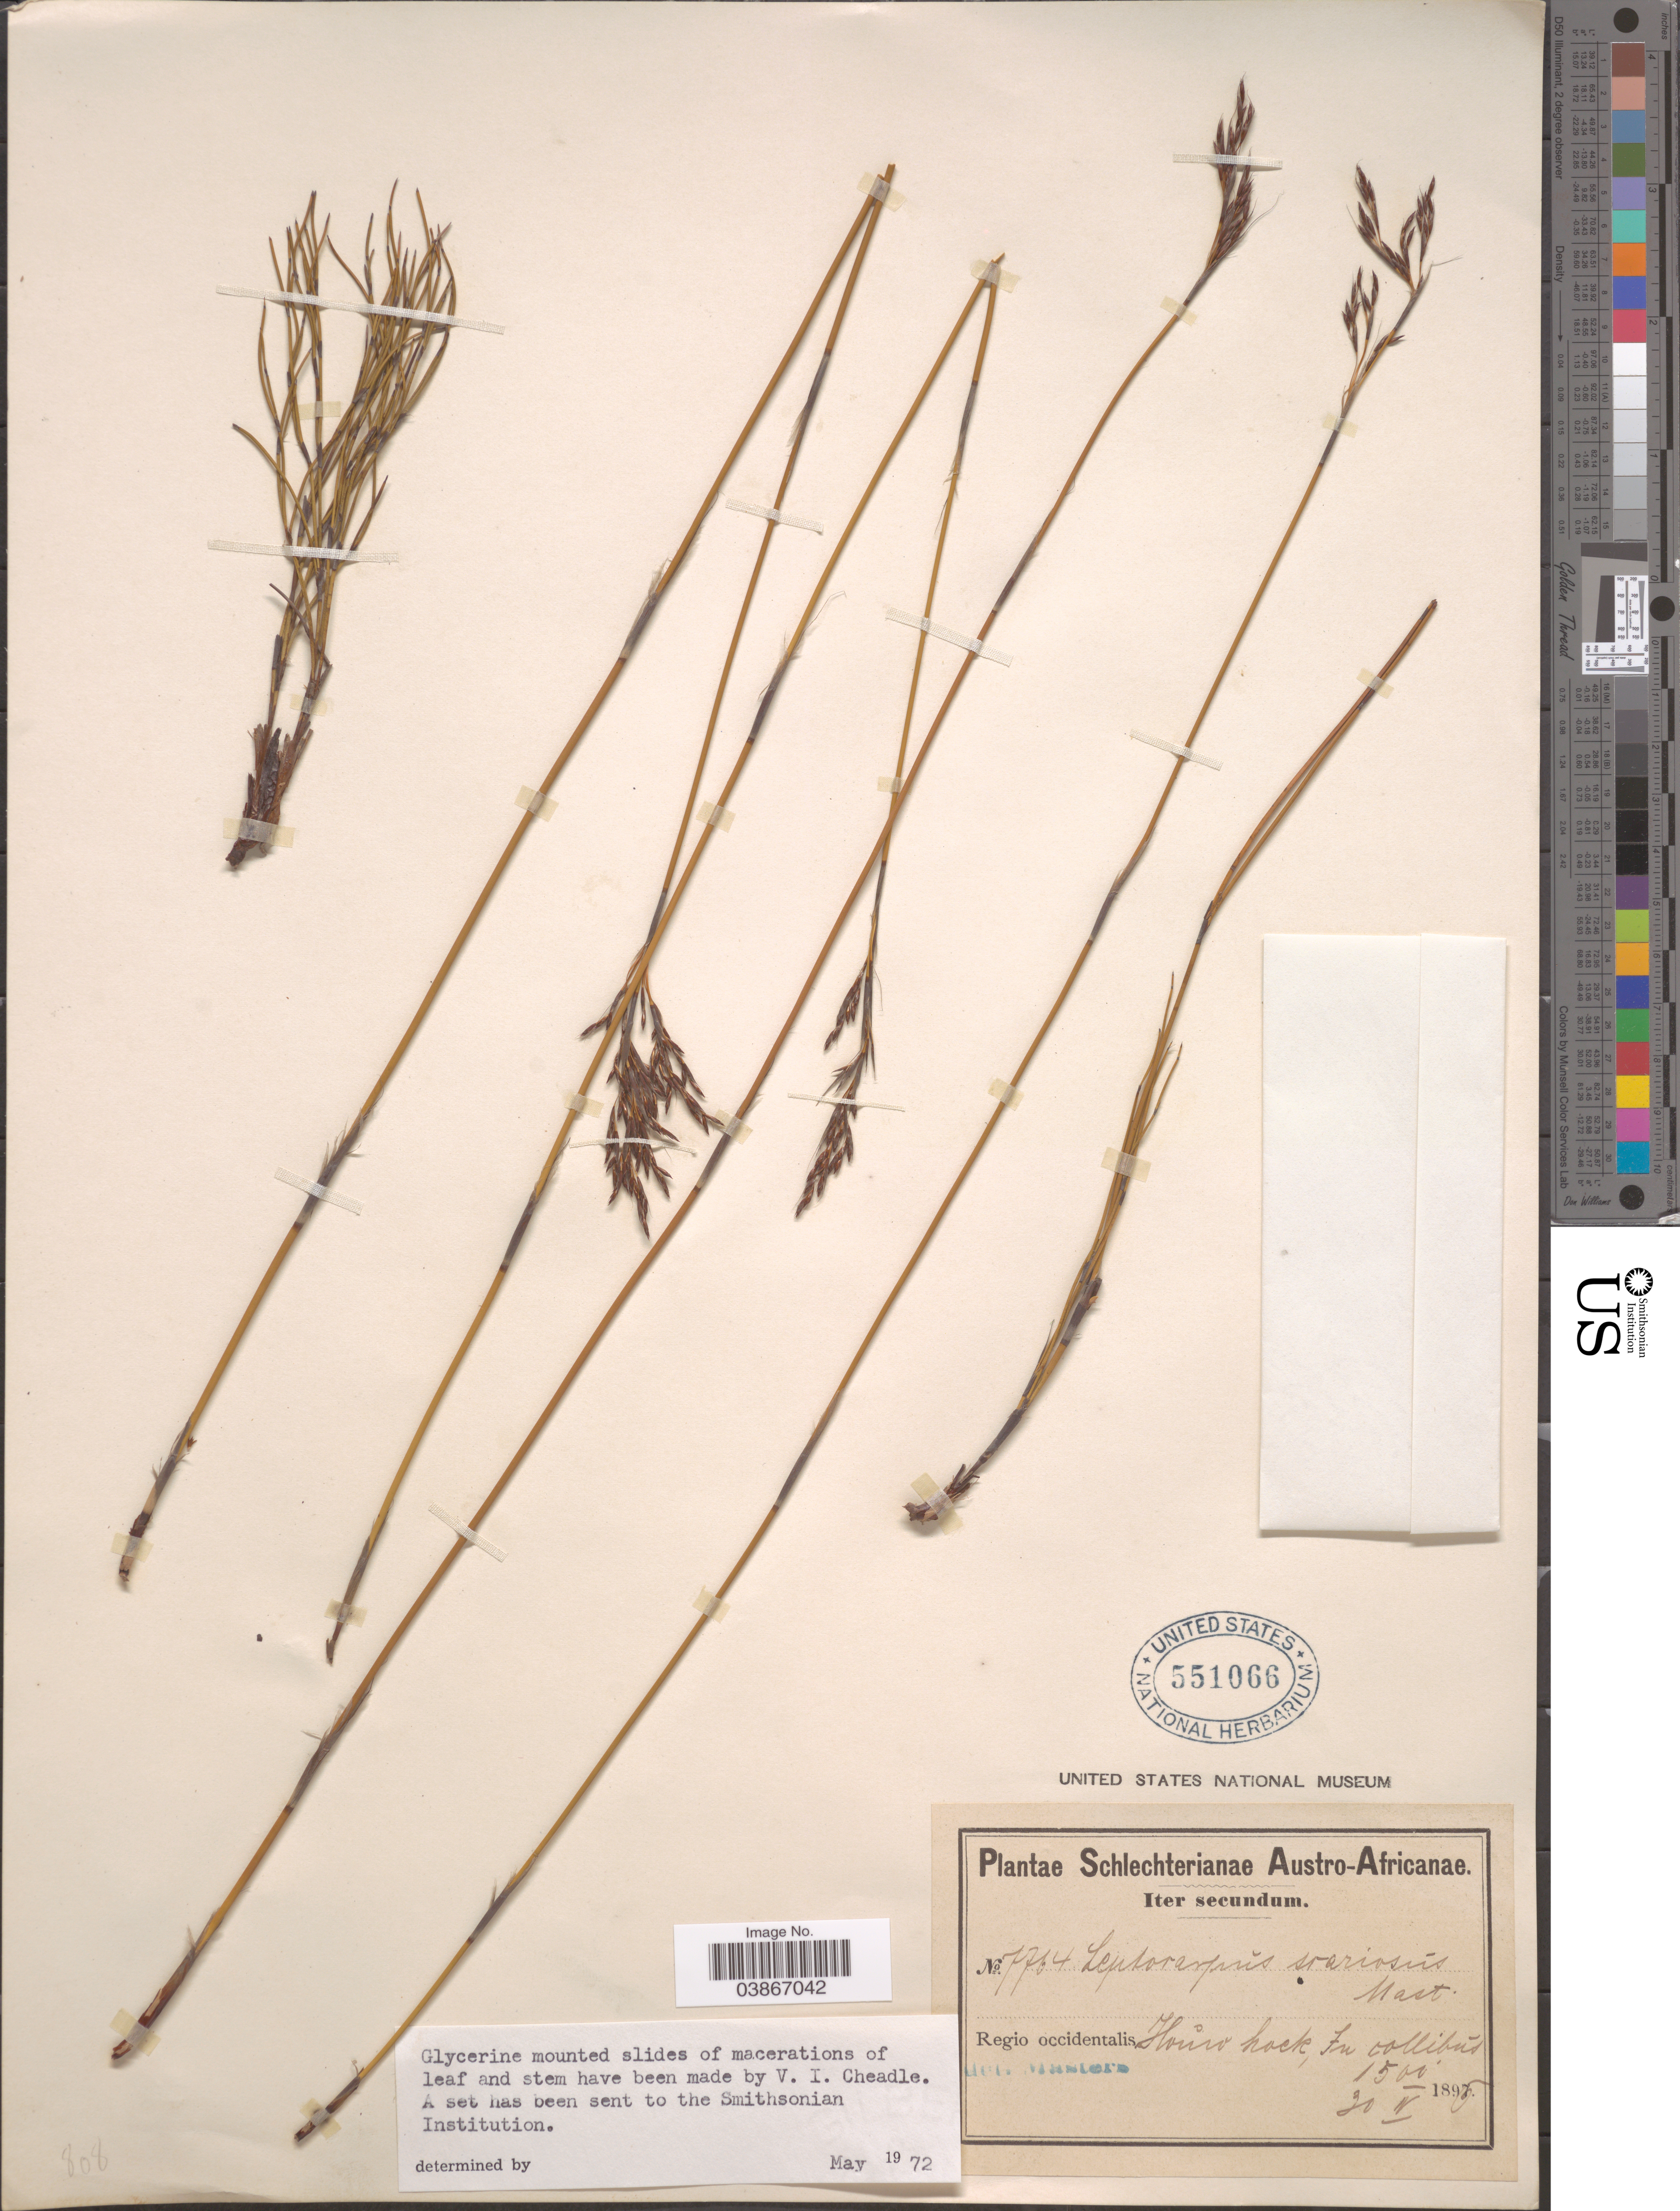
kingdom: Plantae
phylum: Tracheophyta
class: Liliopsida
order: Poales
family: Restionaceae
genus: Leptocarpus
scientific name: Leptocarpus scariosus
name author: R. Br.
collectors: Schlechter, --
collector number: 7764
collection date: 1896-04-30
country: South Africa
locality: Austro-Africanae. Regio occidentalis. Hauw hoek, In collibŭs.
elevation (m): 457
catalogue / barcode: US 551066